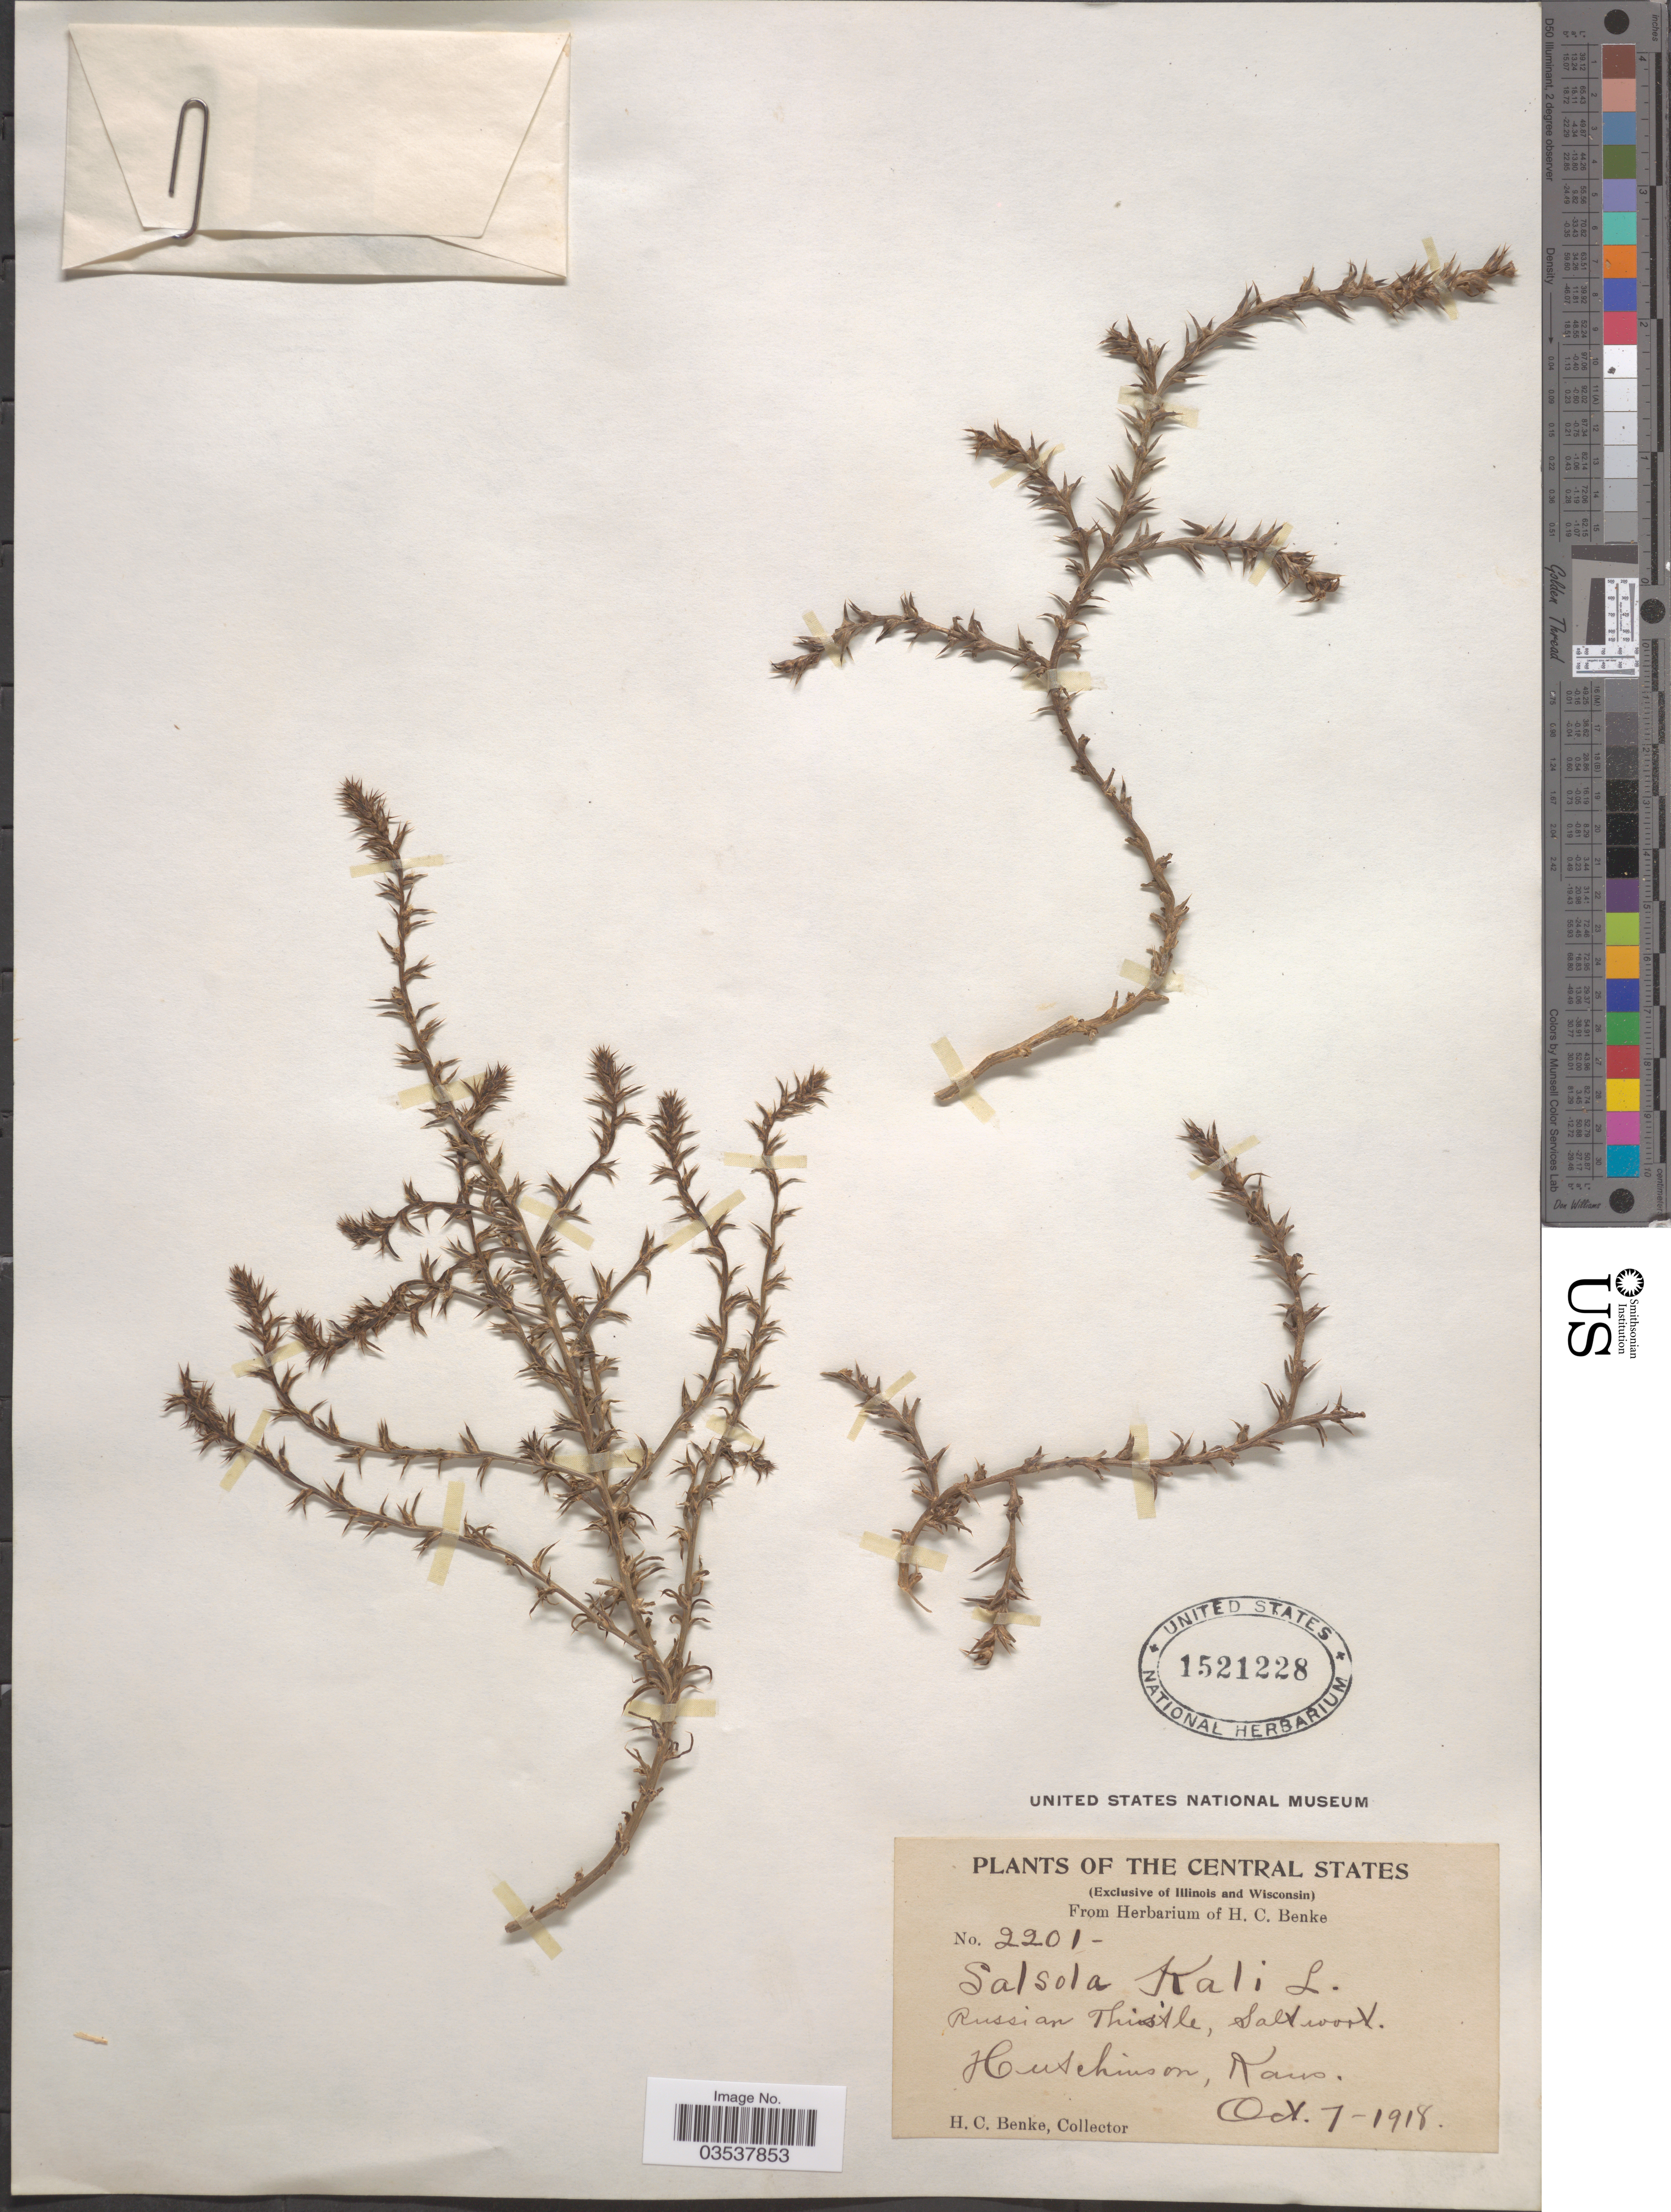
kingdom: Plantae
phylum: Tracheophyta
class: Magnoliopsida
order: Caryophyllales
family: Amaranthaceae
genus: Salsola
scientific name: Salsola pestifer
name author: A. Nelson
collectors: H. Benke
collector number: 2201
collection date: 1918-10-07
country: United States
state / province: Kansas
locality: The Central States. Hutchinson.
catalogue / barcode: US 1521228